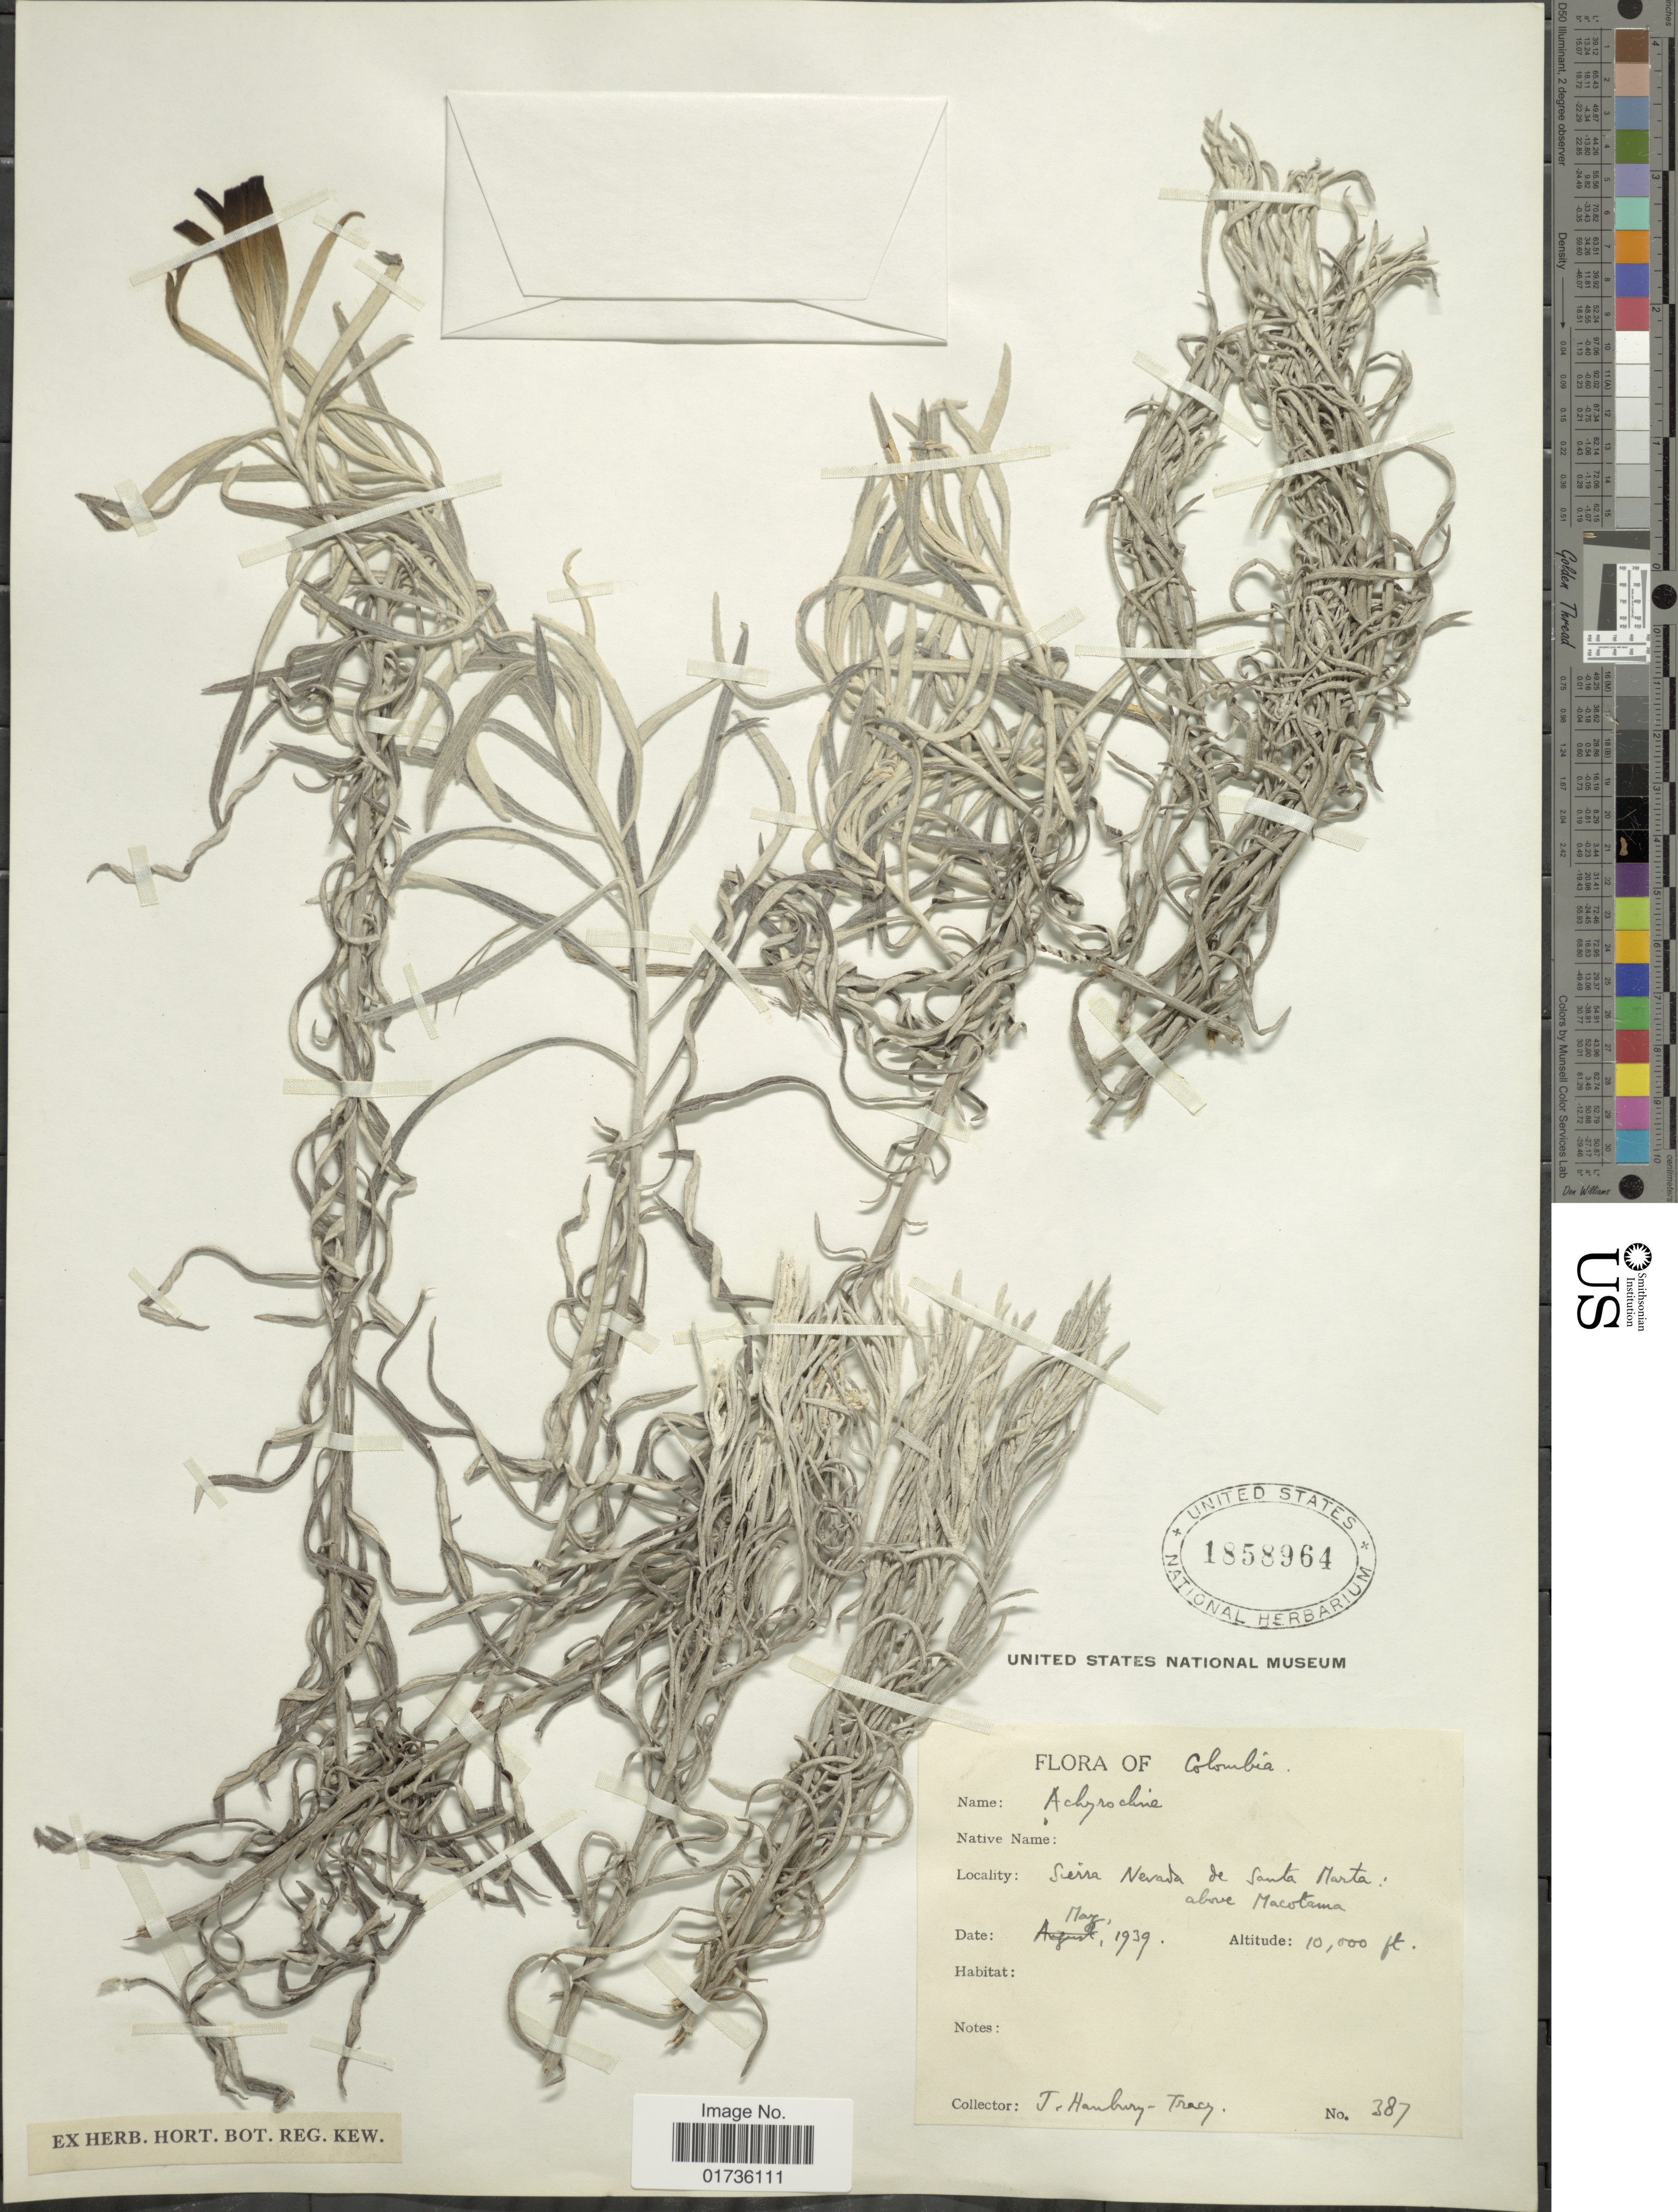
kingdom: Plantae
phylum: Tracheophyta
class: Magnoliopsida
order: Asterales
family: Asteraceae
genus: Achyrocline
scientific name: Achyrocline sp.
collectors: J. Hanbury-Tracy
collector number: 387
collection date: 1939-05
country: Colombia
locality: Sierra Nevada de Santa Marta: above Macotama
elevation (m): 3048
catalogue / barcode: US 1858964